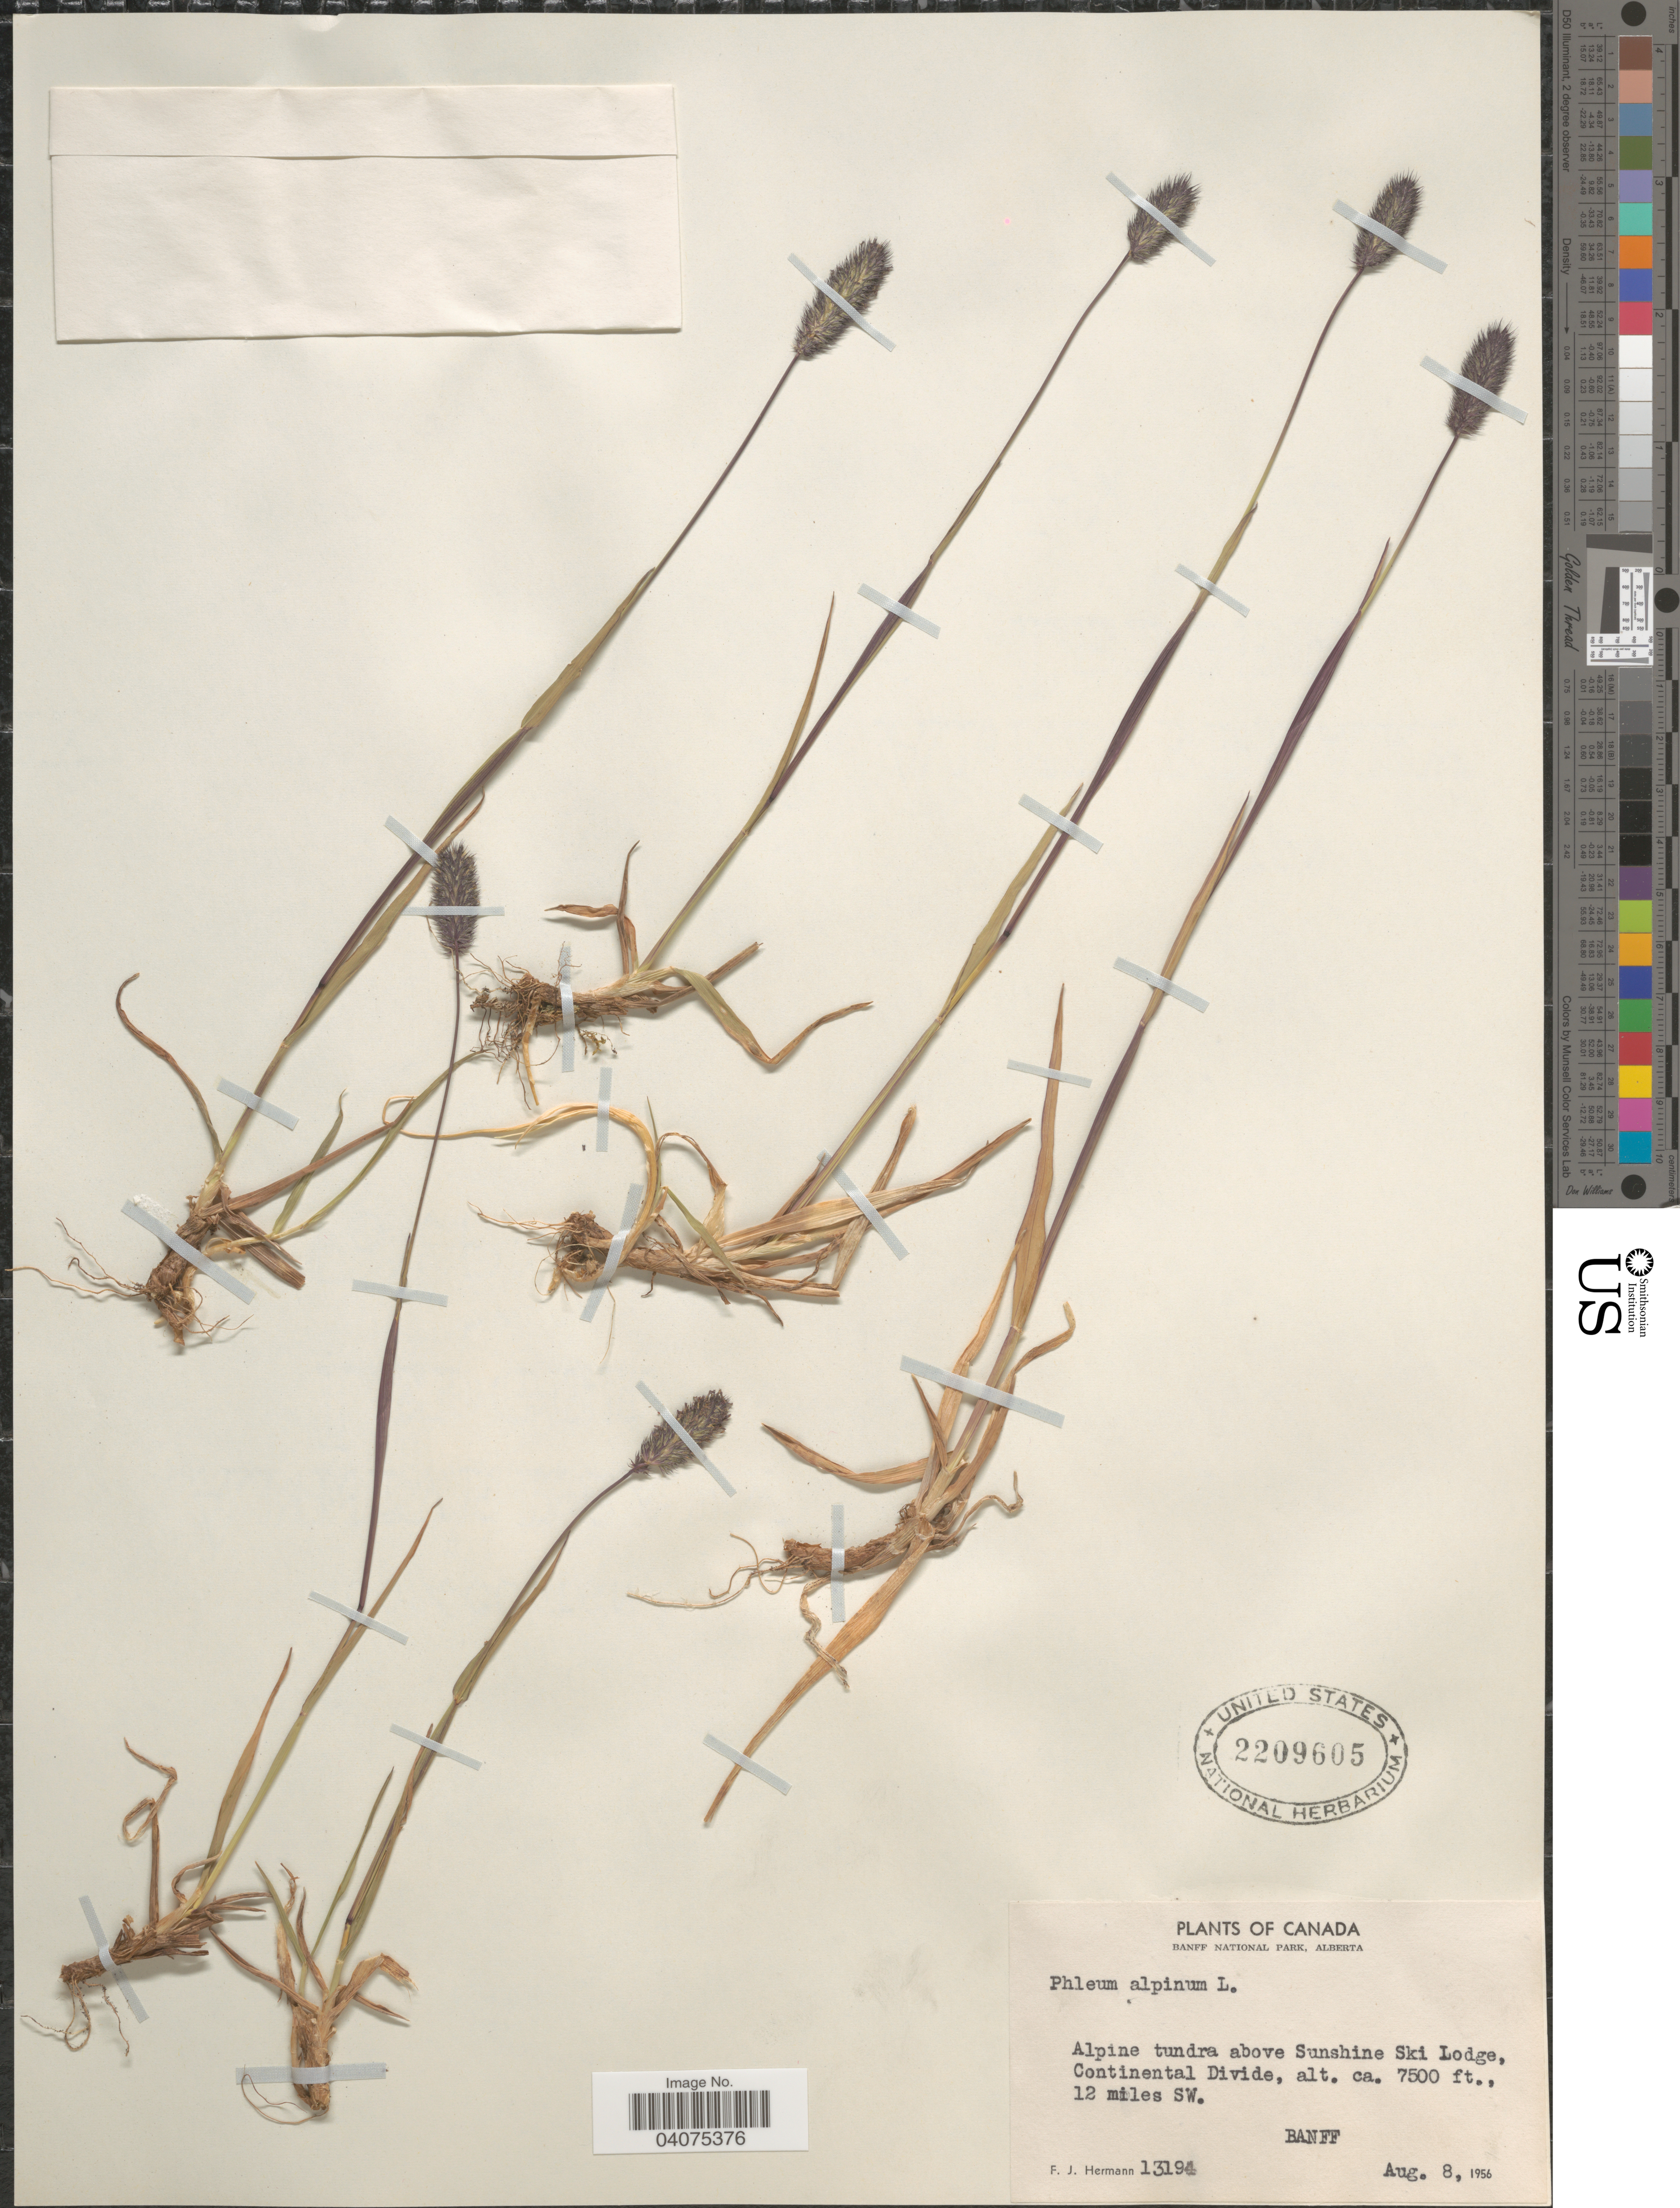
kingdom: Plantae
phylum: Tracheophyta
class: Liliopsida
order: Poales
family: Poaceae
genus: Phleum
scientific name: Phleum alpinum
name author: L.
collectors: F. J. Hermann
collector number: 13194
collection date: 1956-08-08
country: Canada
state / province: Alberta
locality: Banff National Park. Alpine tundra above Sunshine Ski Lodge, Continental Divide, 12 miles SW. Banff.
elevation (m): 2286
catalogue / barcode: US 2209605